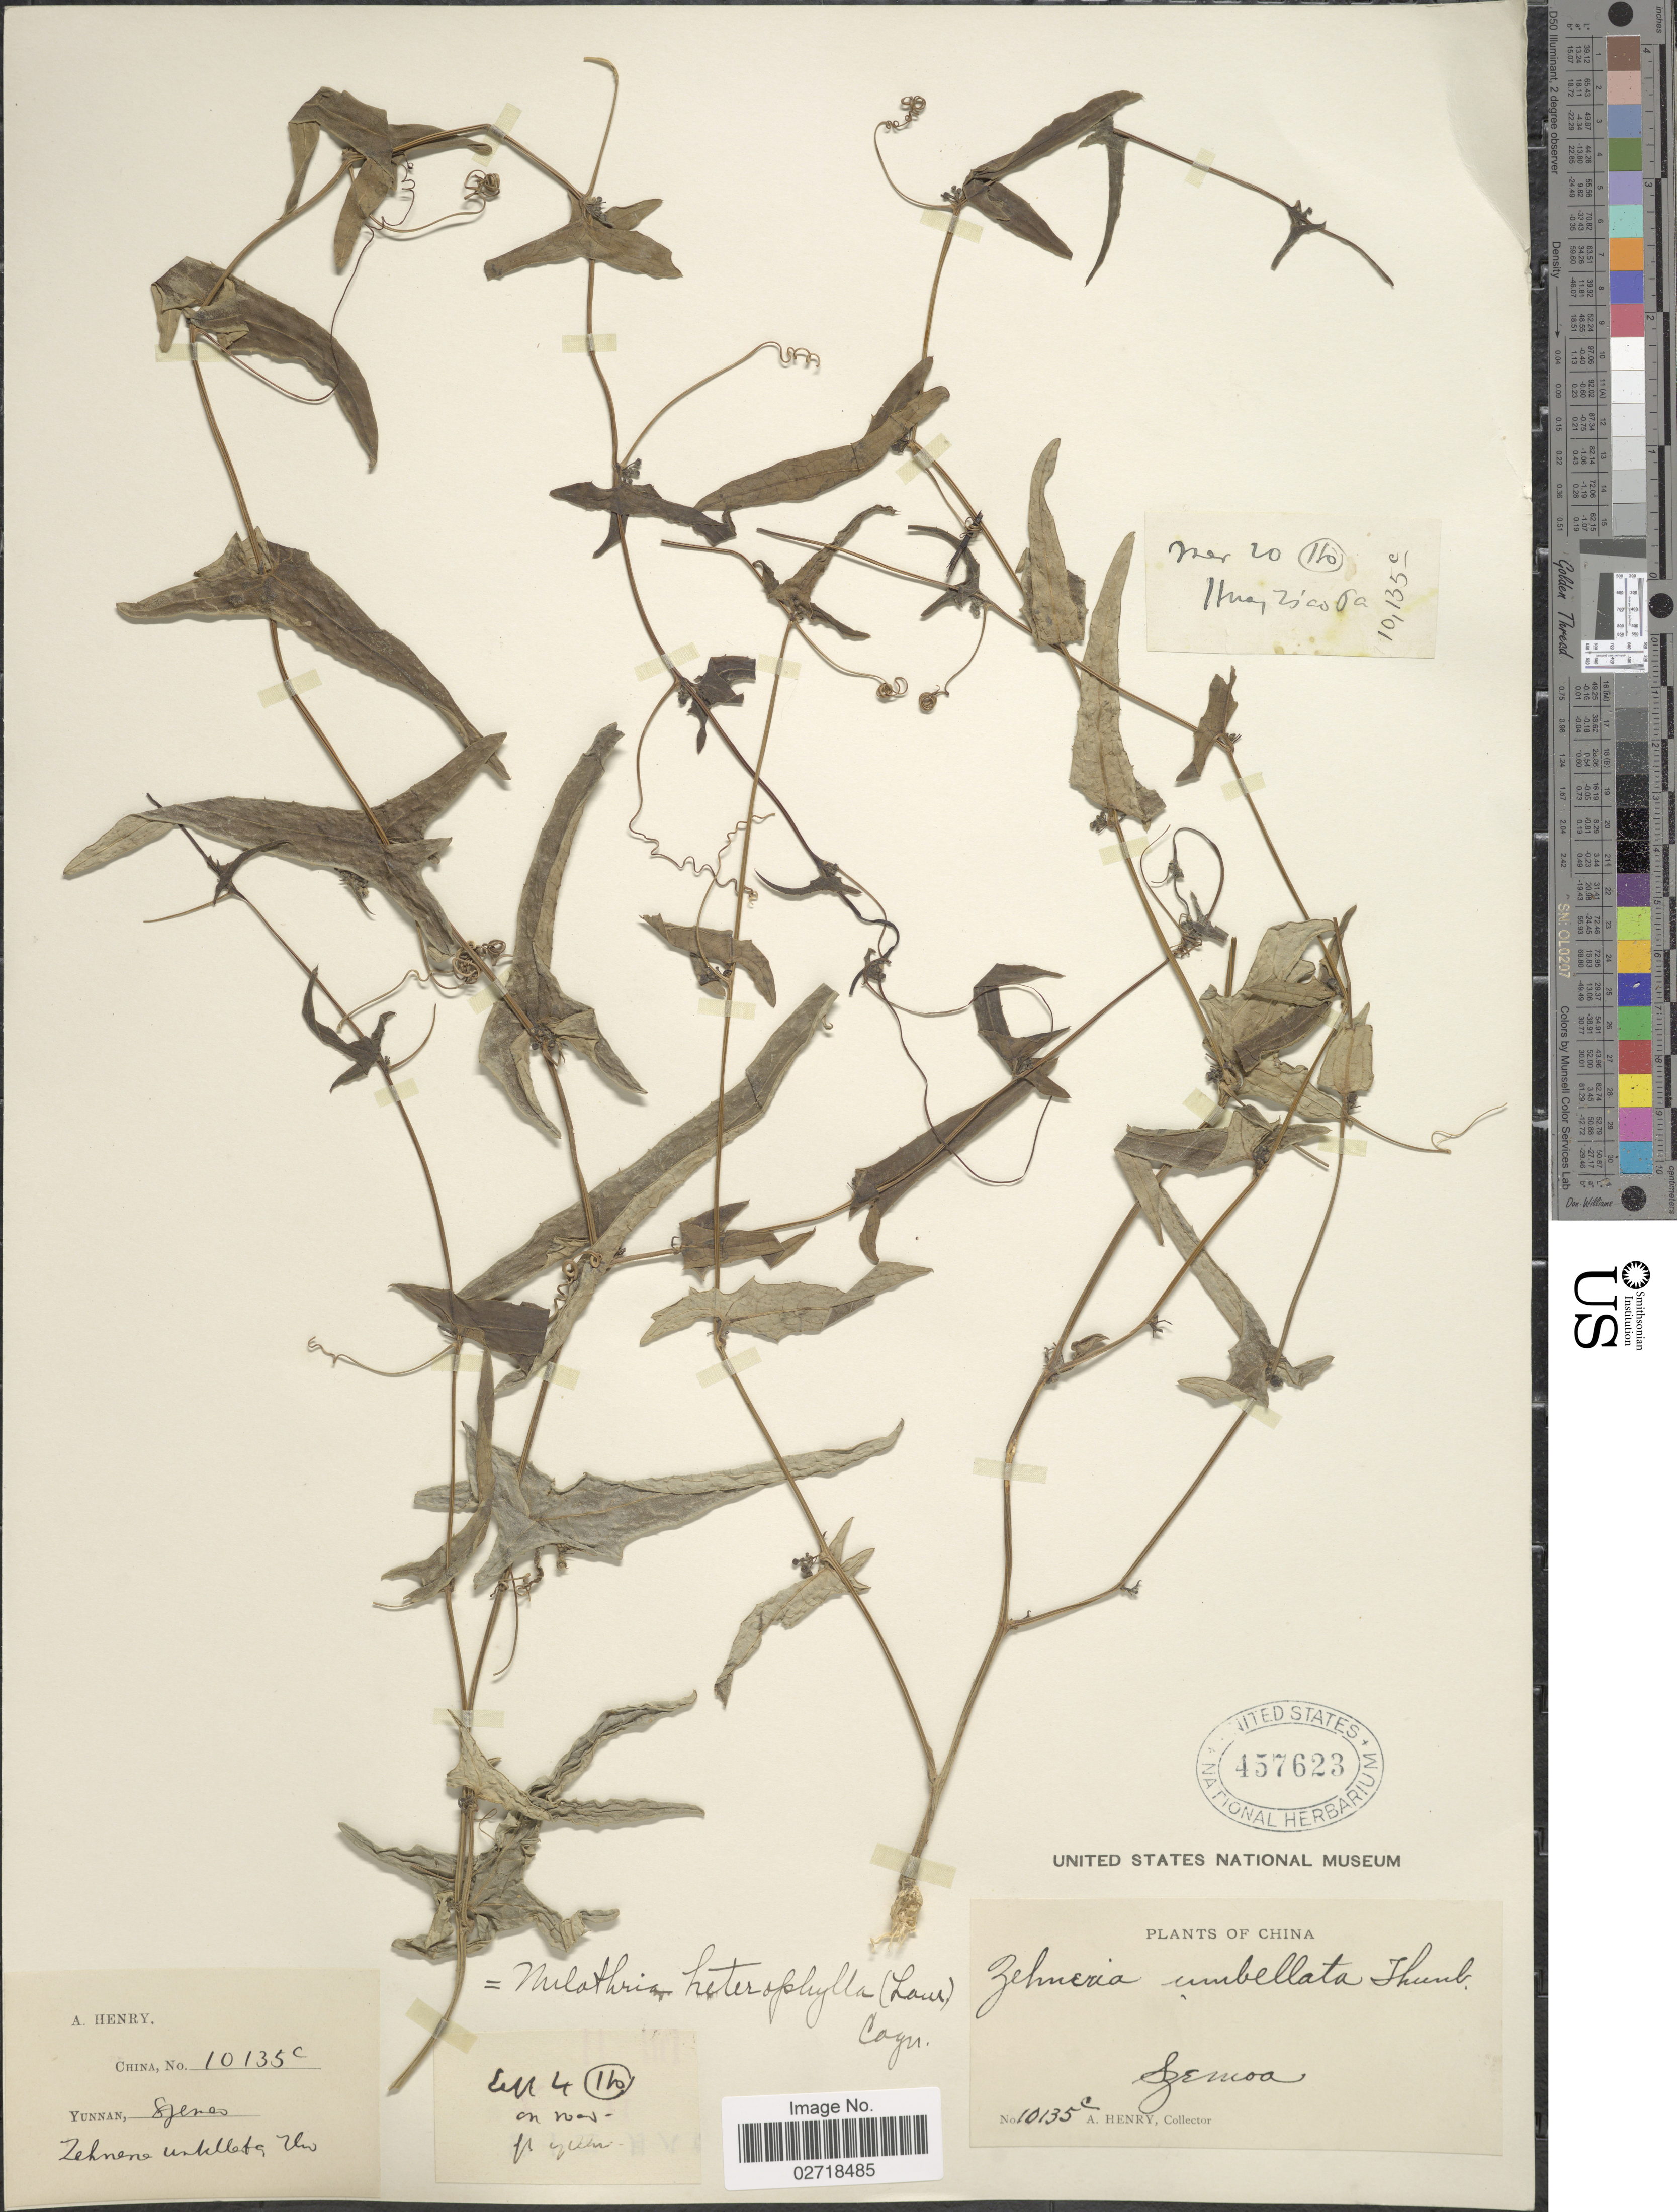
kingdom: Plantae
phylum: Tracheophyta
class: Magnoliopsida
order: Cucurbitales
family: Cucurbitaceae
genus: Solena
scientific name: Solena heterophylla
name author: Lour.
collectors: A. Henry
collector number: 10135 C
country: China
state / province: Yunnan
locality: Szemao,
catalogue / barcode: US 457623-2